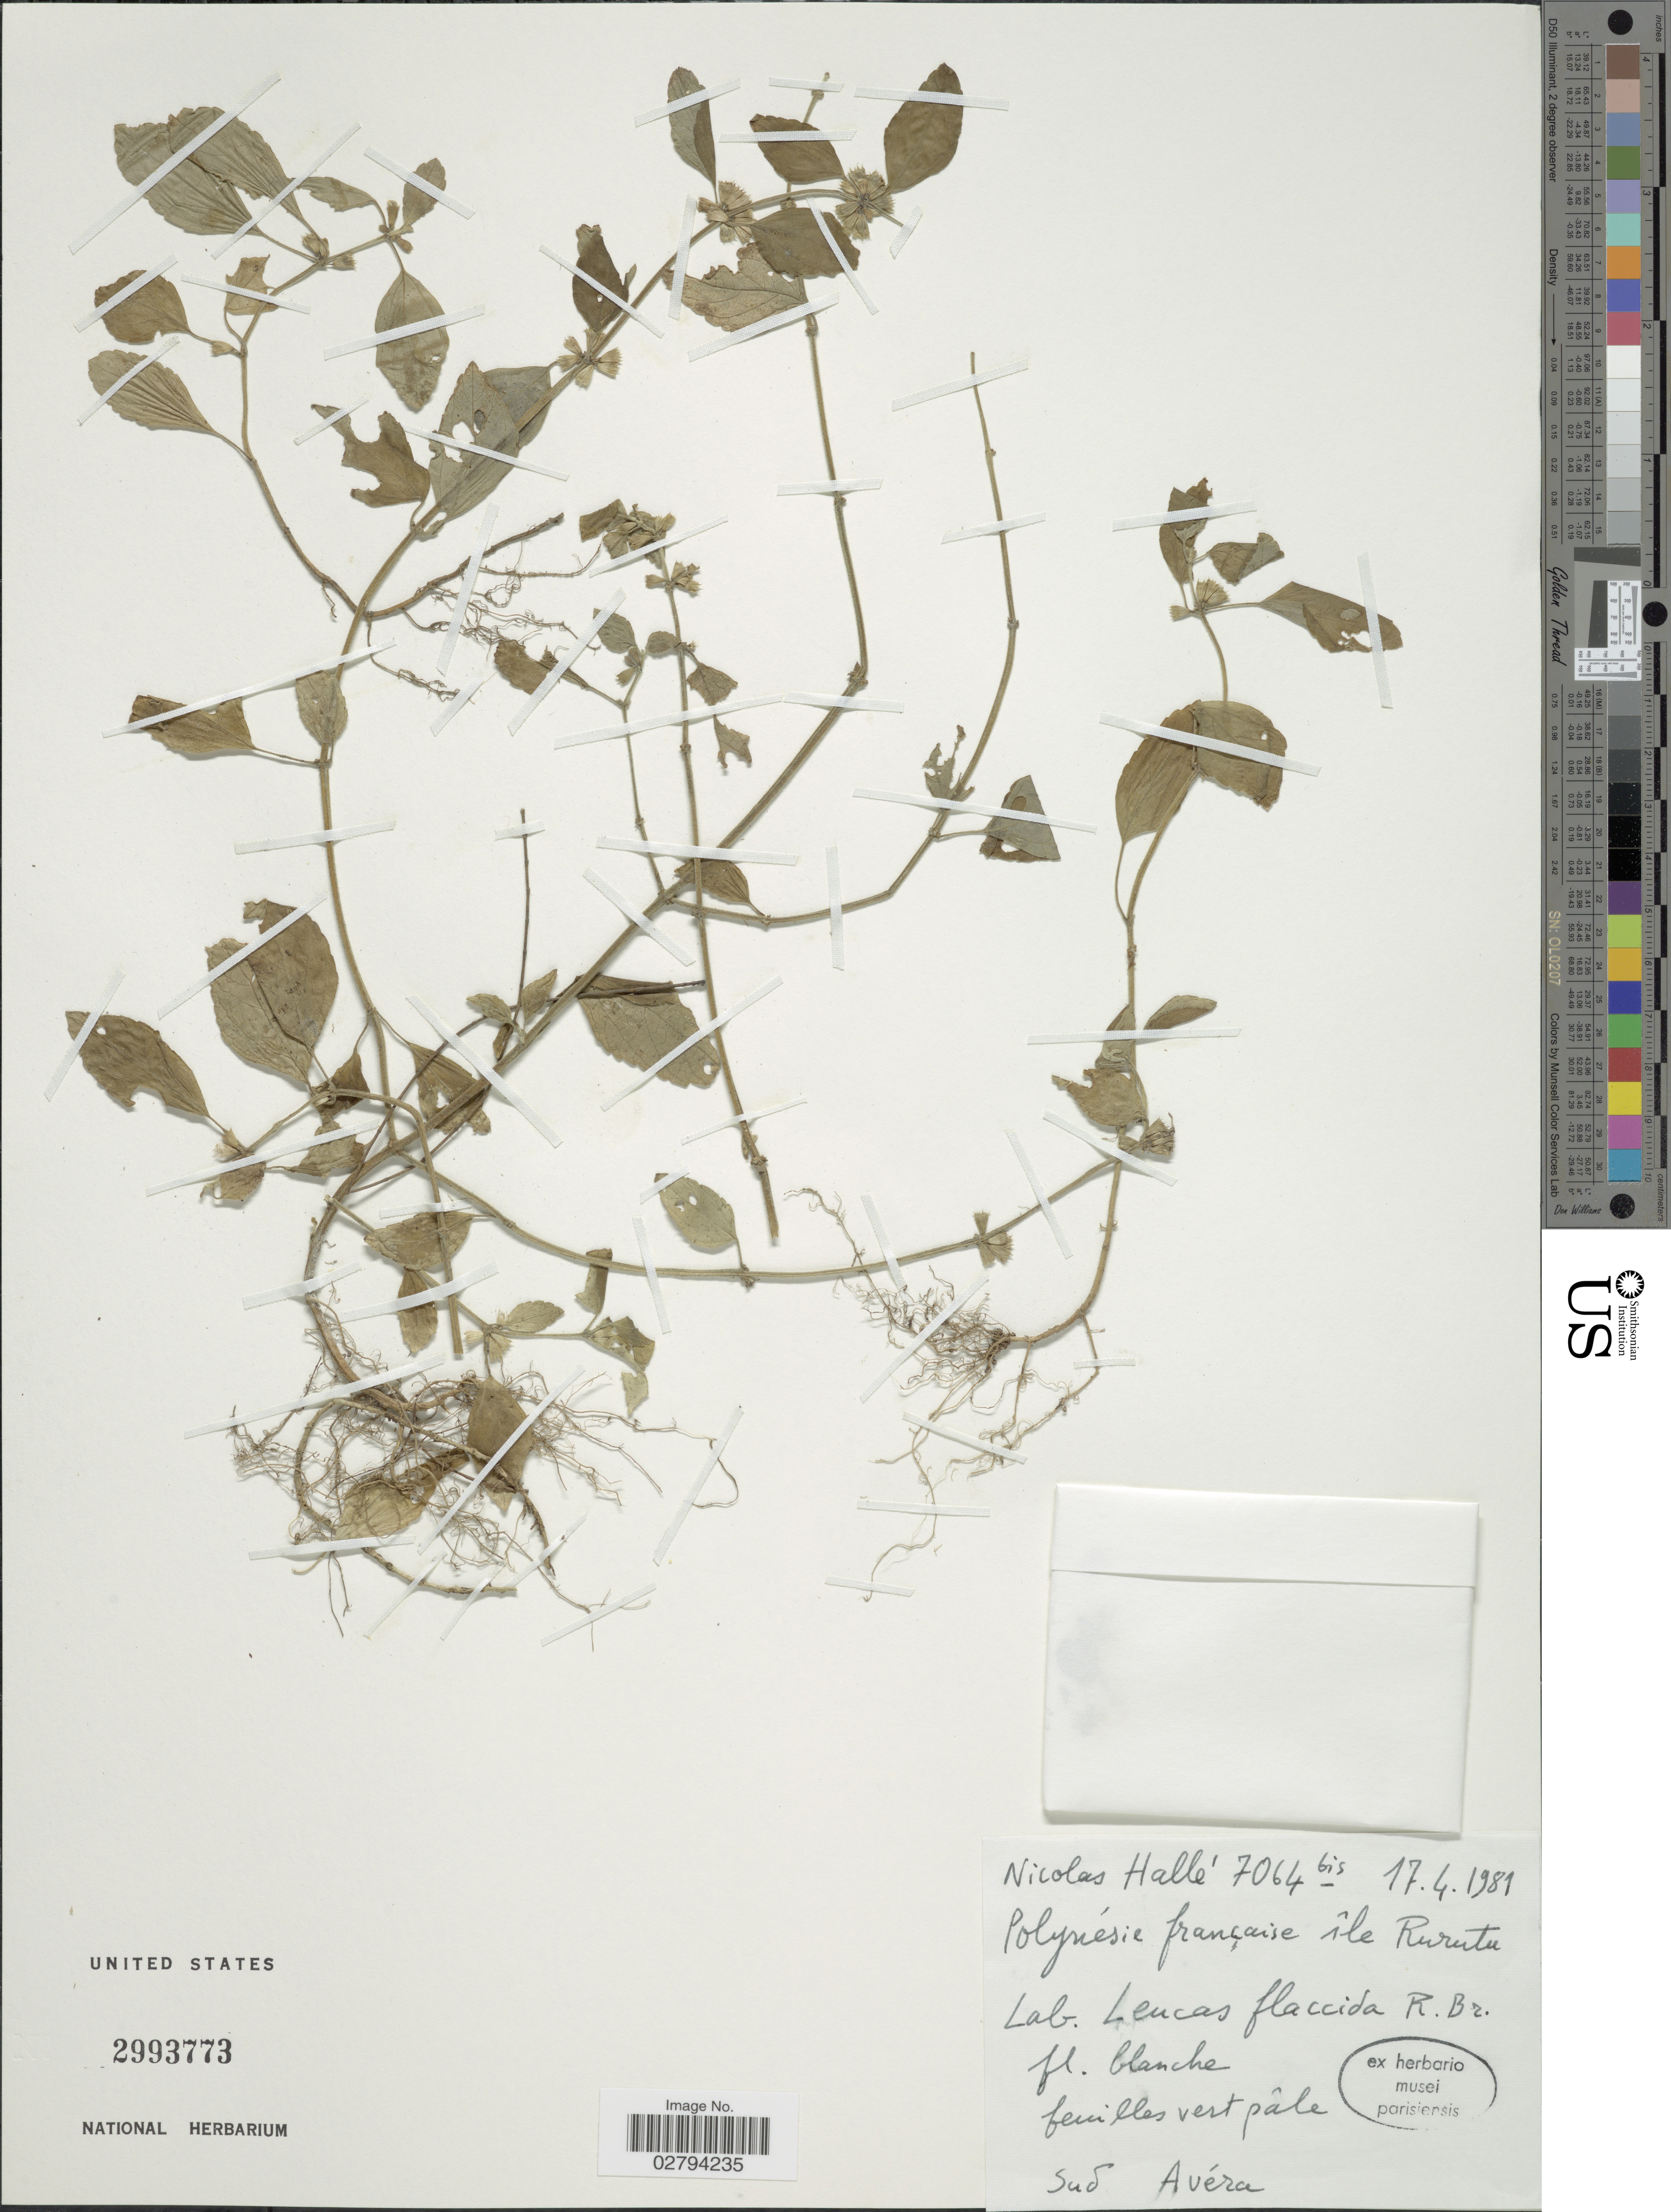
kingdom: Plantae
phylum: Tracheophyta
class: Magnoliopsida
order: Lamiales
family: Lamiaceae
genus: Leucas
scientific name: Leucas flaccida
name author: R. Br.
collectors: N. Hallé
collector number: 7064 bis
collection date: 1981-04-17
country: French Polynesia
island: Rurutu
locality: Île Rurutu. Sud Avéra.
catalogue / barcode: US 2993773